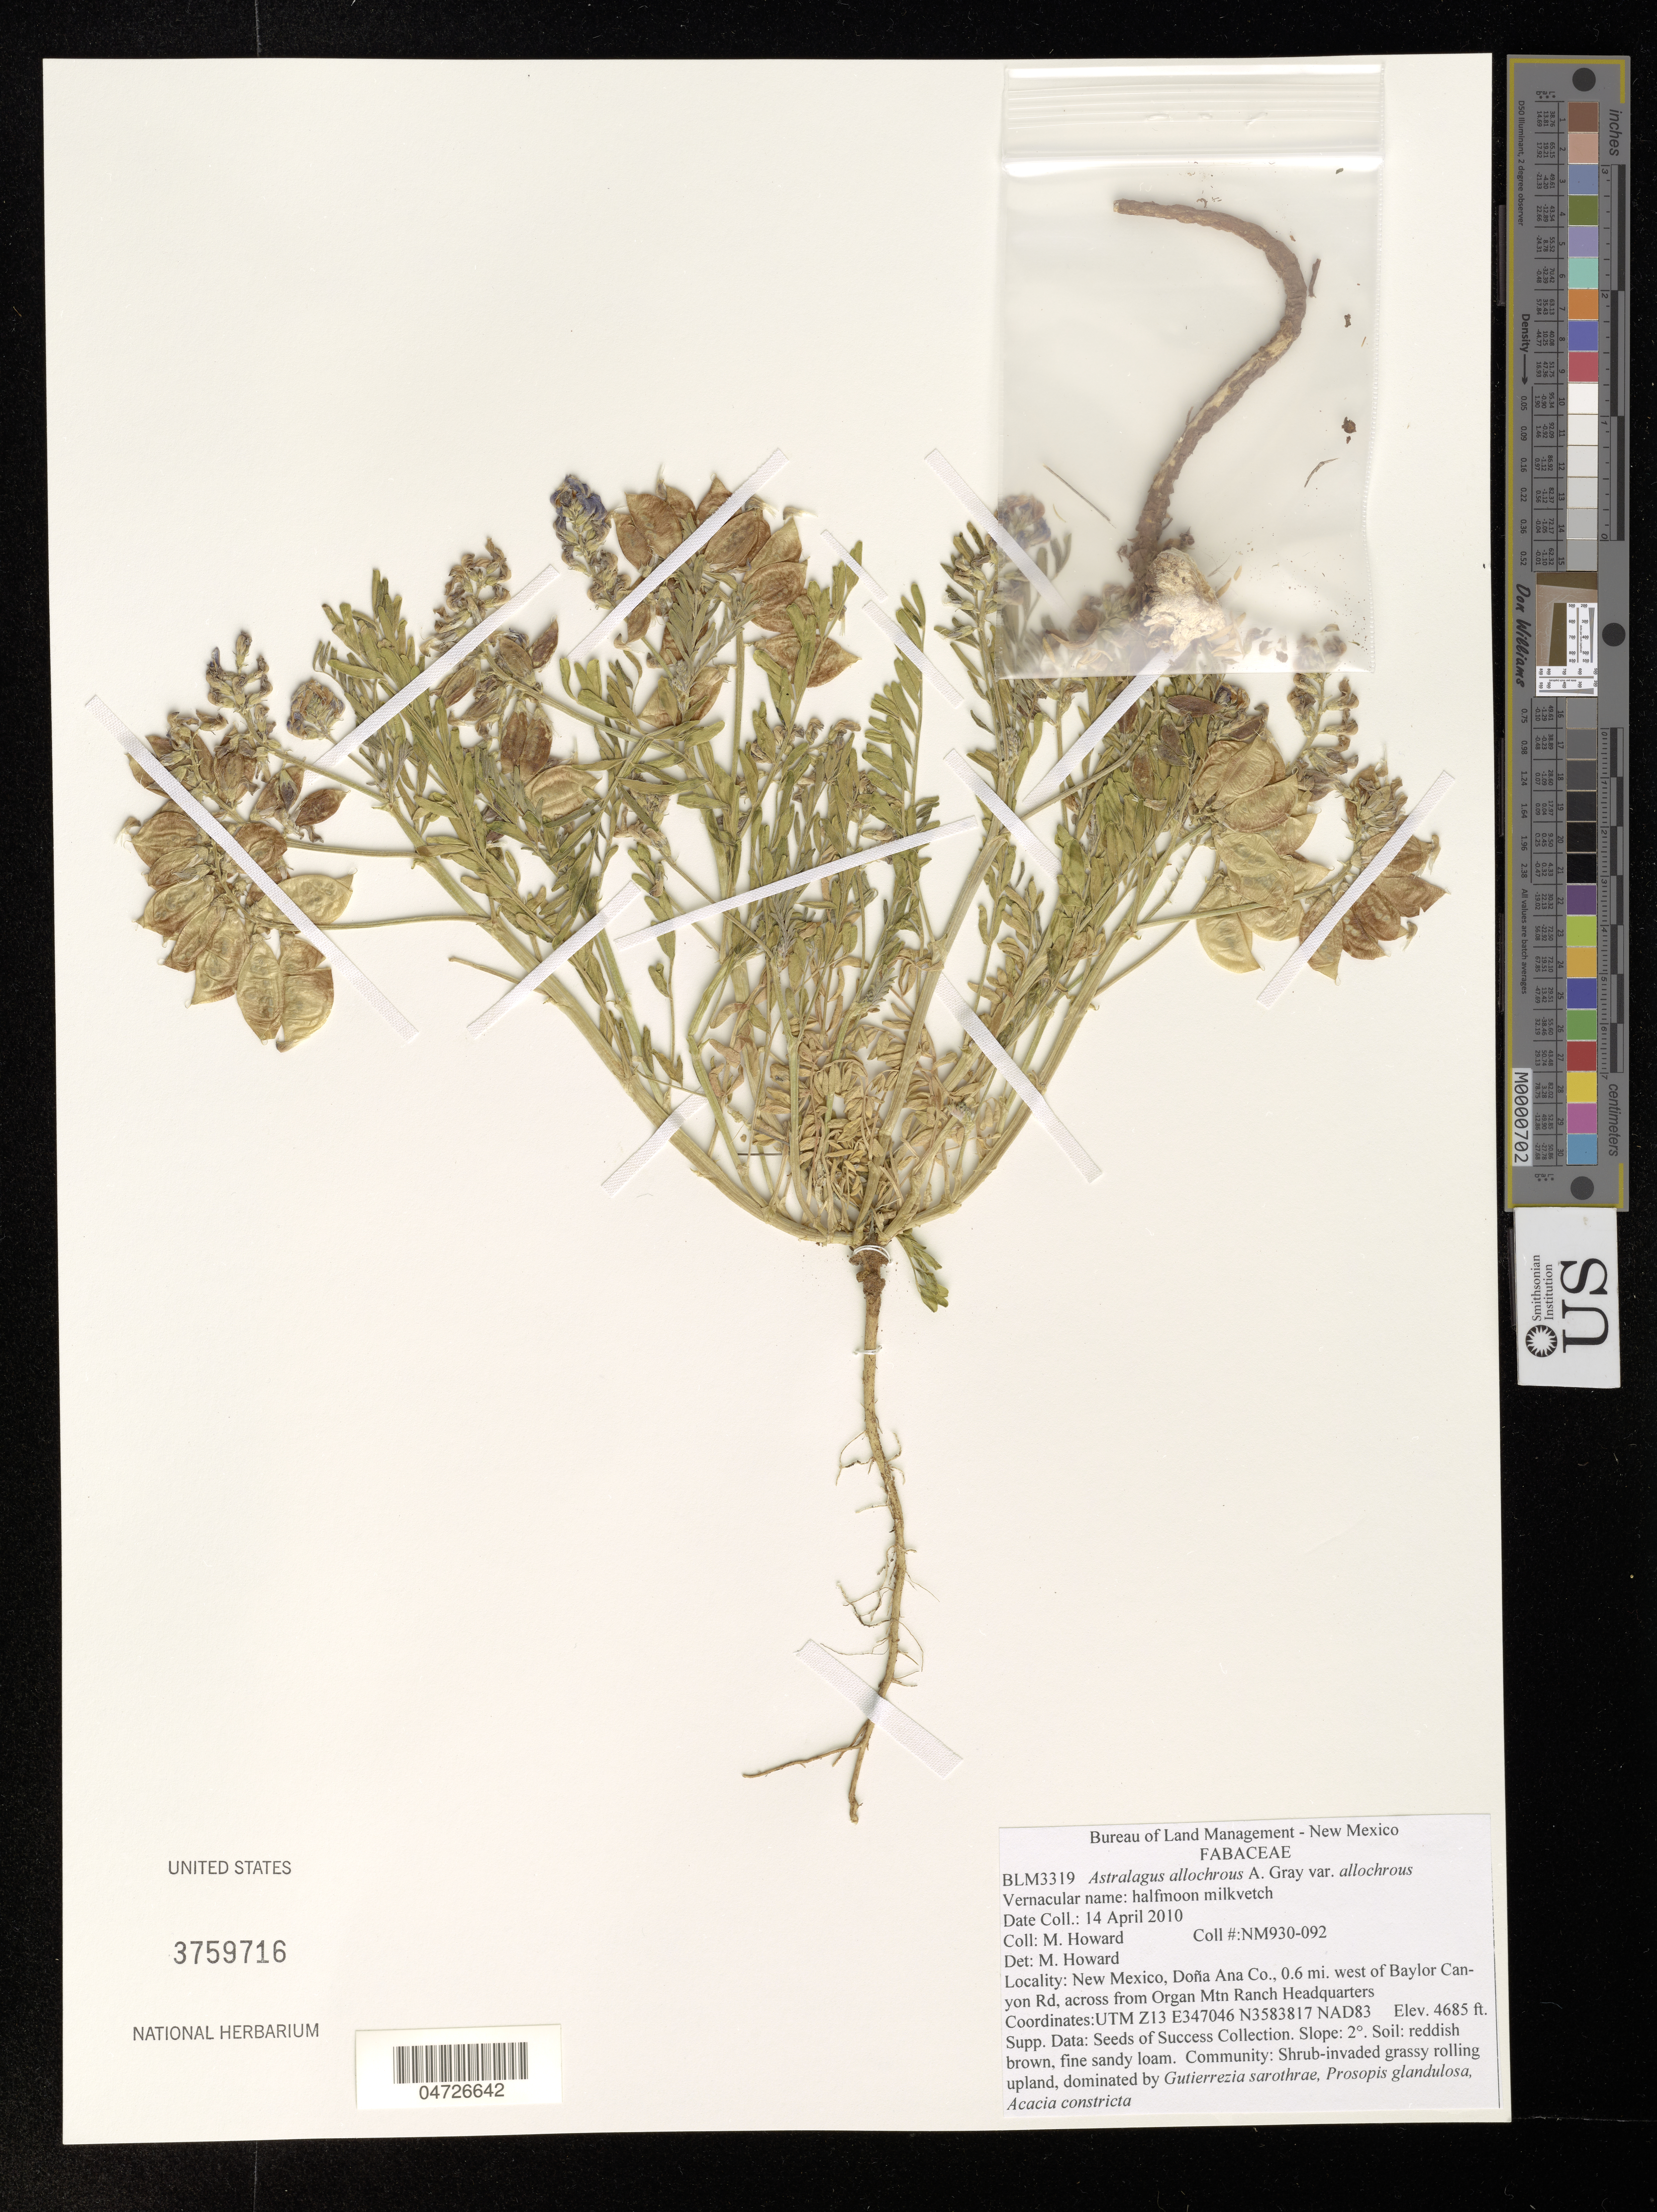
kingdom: Plantae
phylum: Tracheophyta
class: Magnoliopsida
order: Fabales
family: Fabaceae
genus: Astragalus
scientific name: Astragalus allochrous var. allochrous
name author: A. Gray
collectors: M. Howard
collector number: NM930-092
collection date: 2010-04-14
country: United States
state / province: New Mexico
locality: Doña Ana Co., 0.6 mi. west of Baylor Canyon Rd, across from Organ Mtn Ranch Headquarters.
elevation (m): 1428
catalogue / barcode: US 3759716